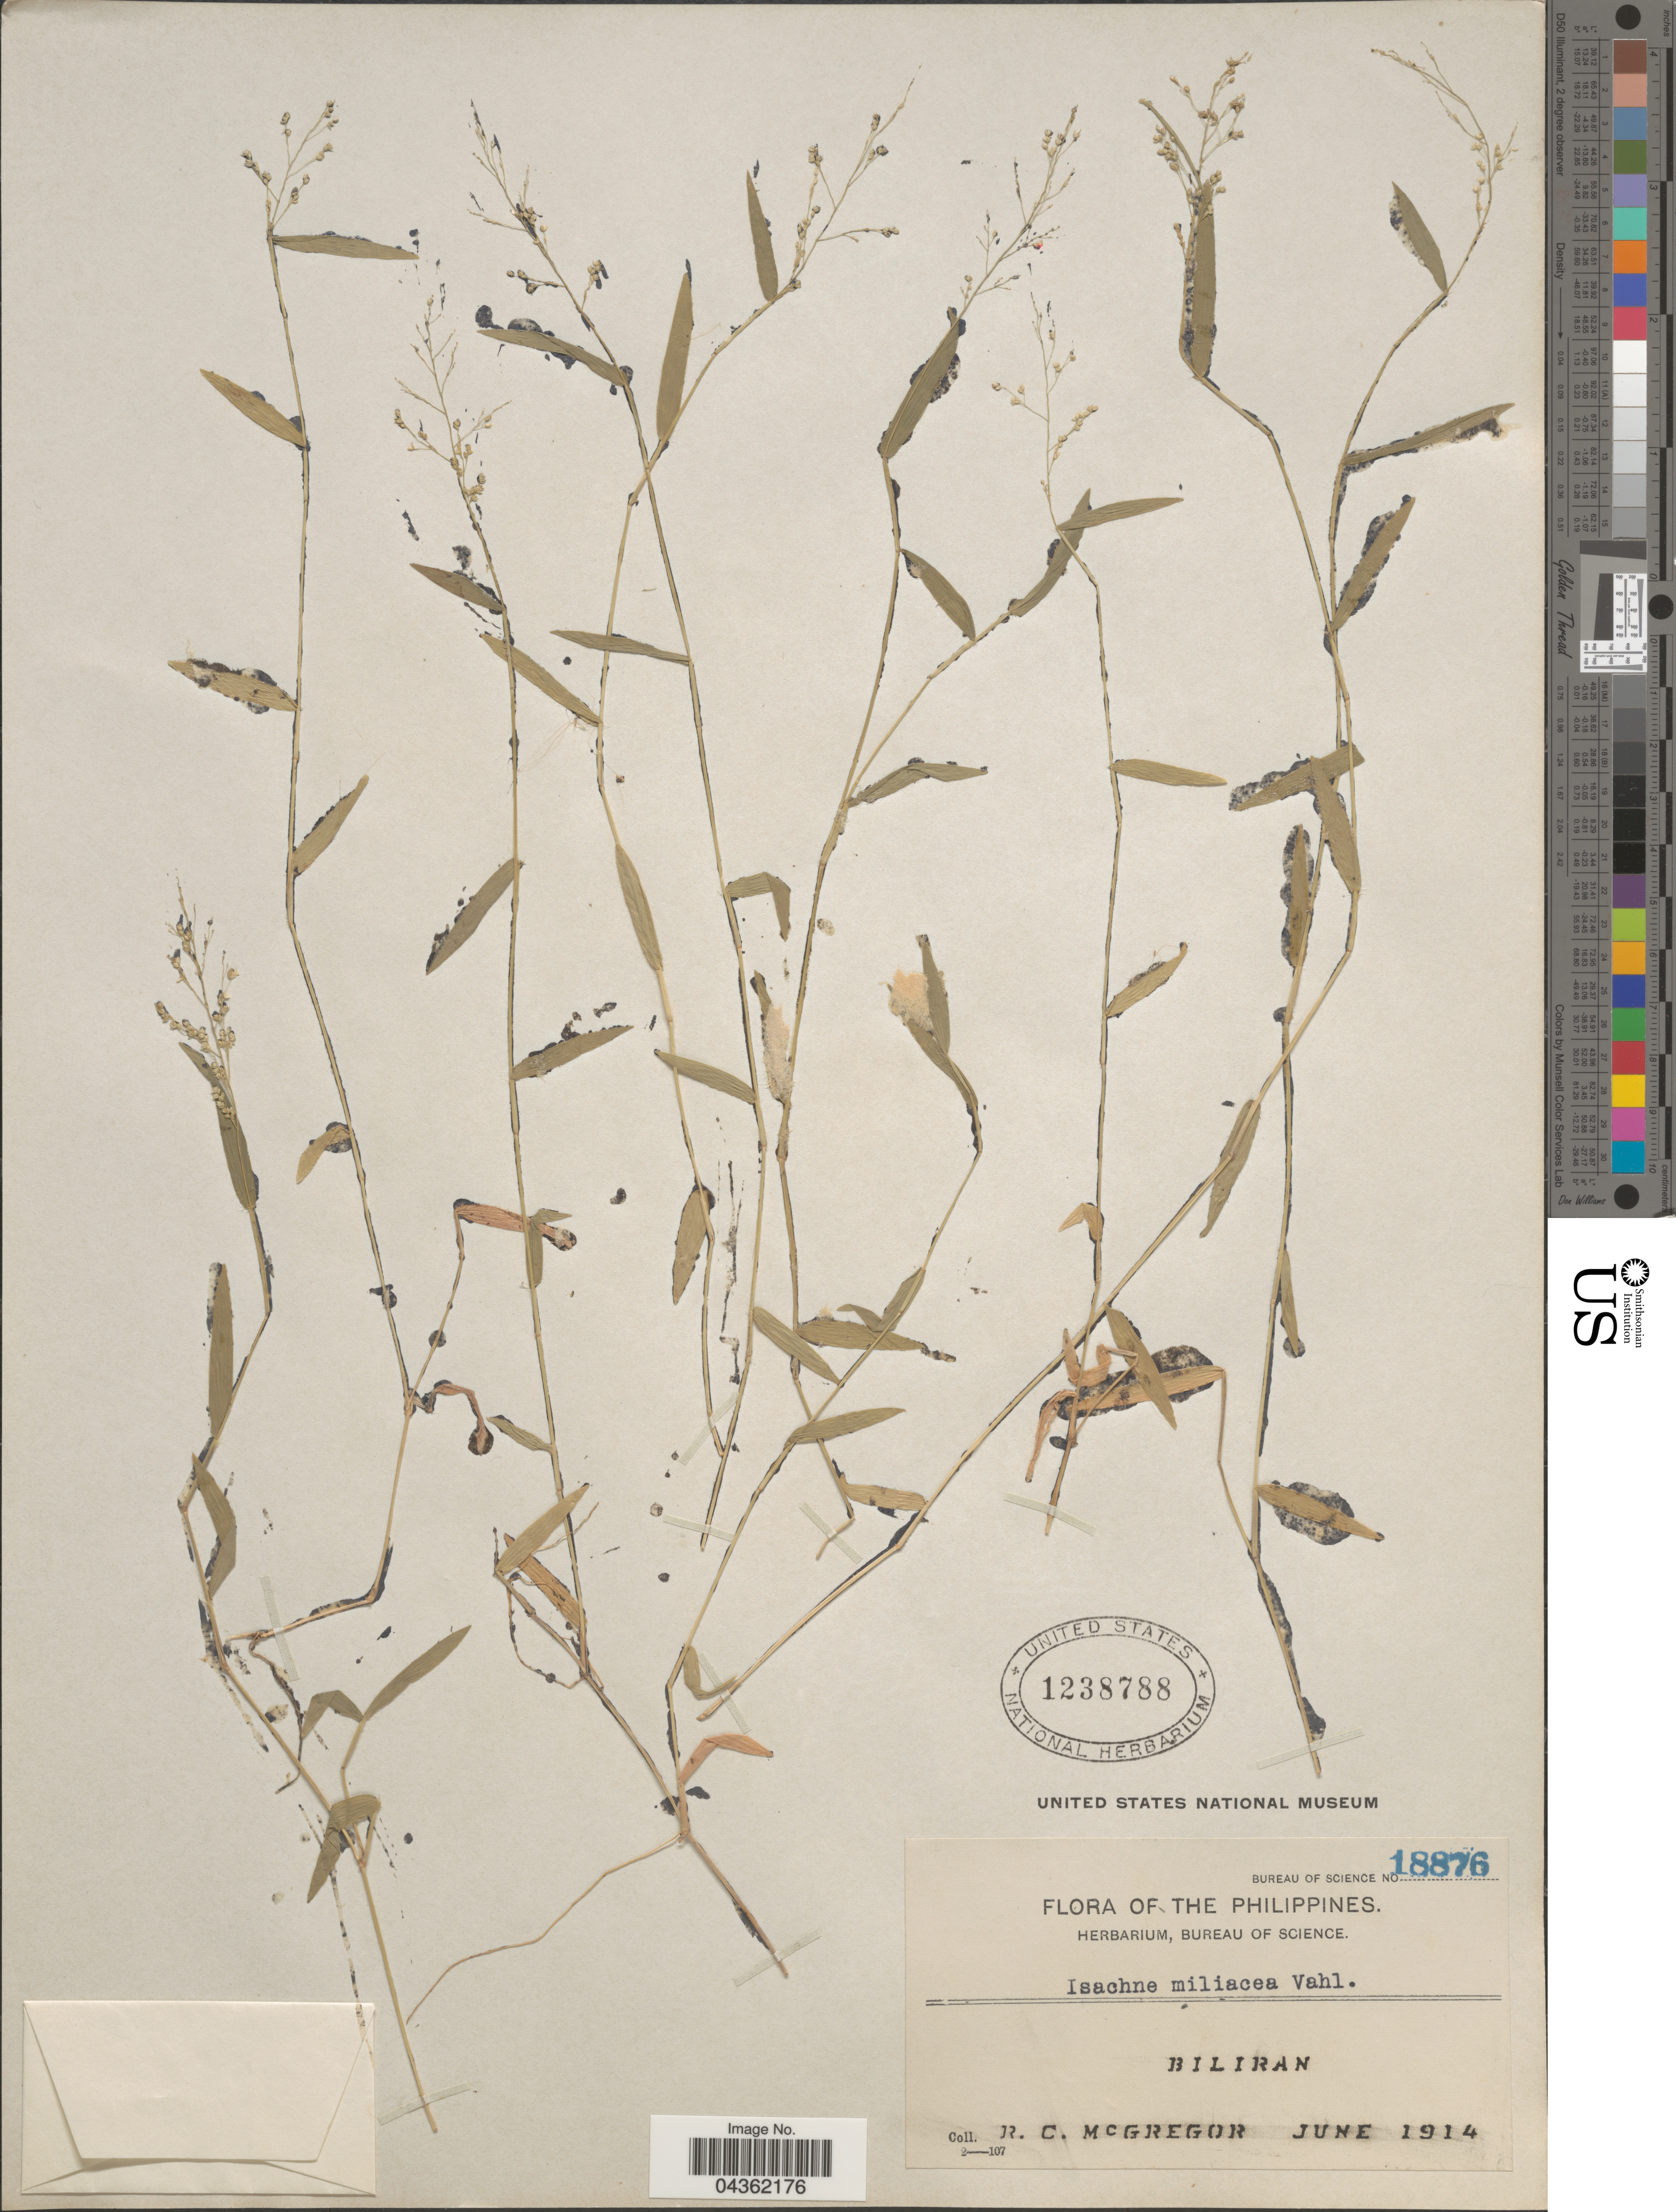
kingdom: Plantae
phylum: Tracheophyta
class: Liliopsida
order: Poales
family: Poaceae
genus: Isachne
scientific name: Isachne minutula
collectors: R. C. McGregor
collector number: Bureau of Science 18876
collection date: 1914-06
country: Philippines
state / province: Eastern Visayas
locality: Biliran.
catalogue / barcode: US 1238788